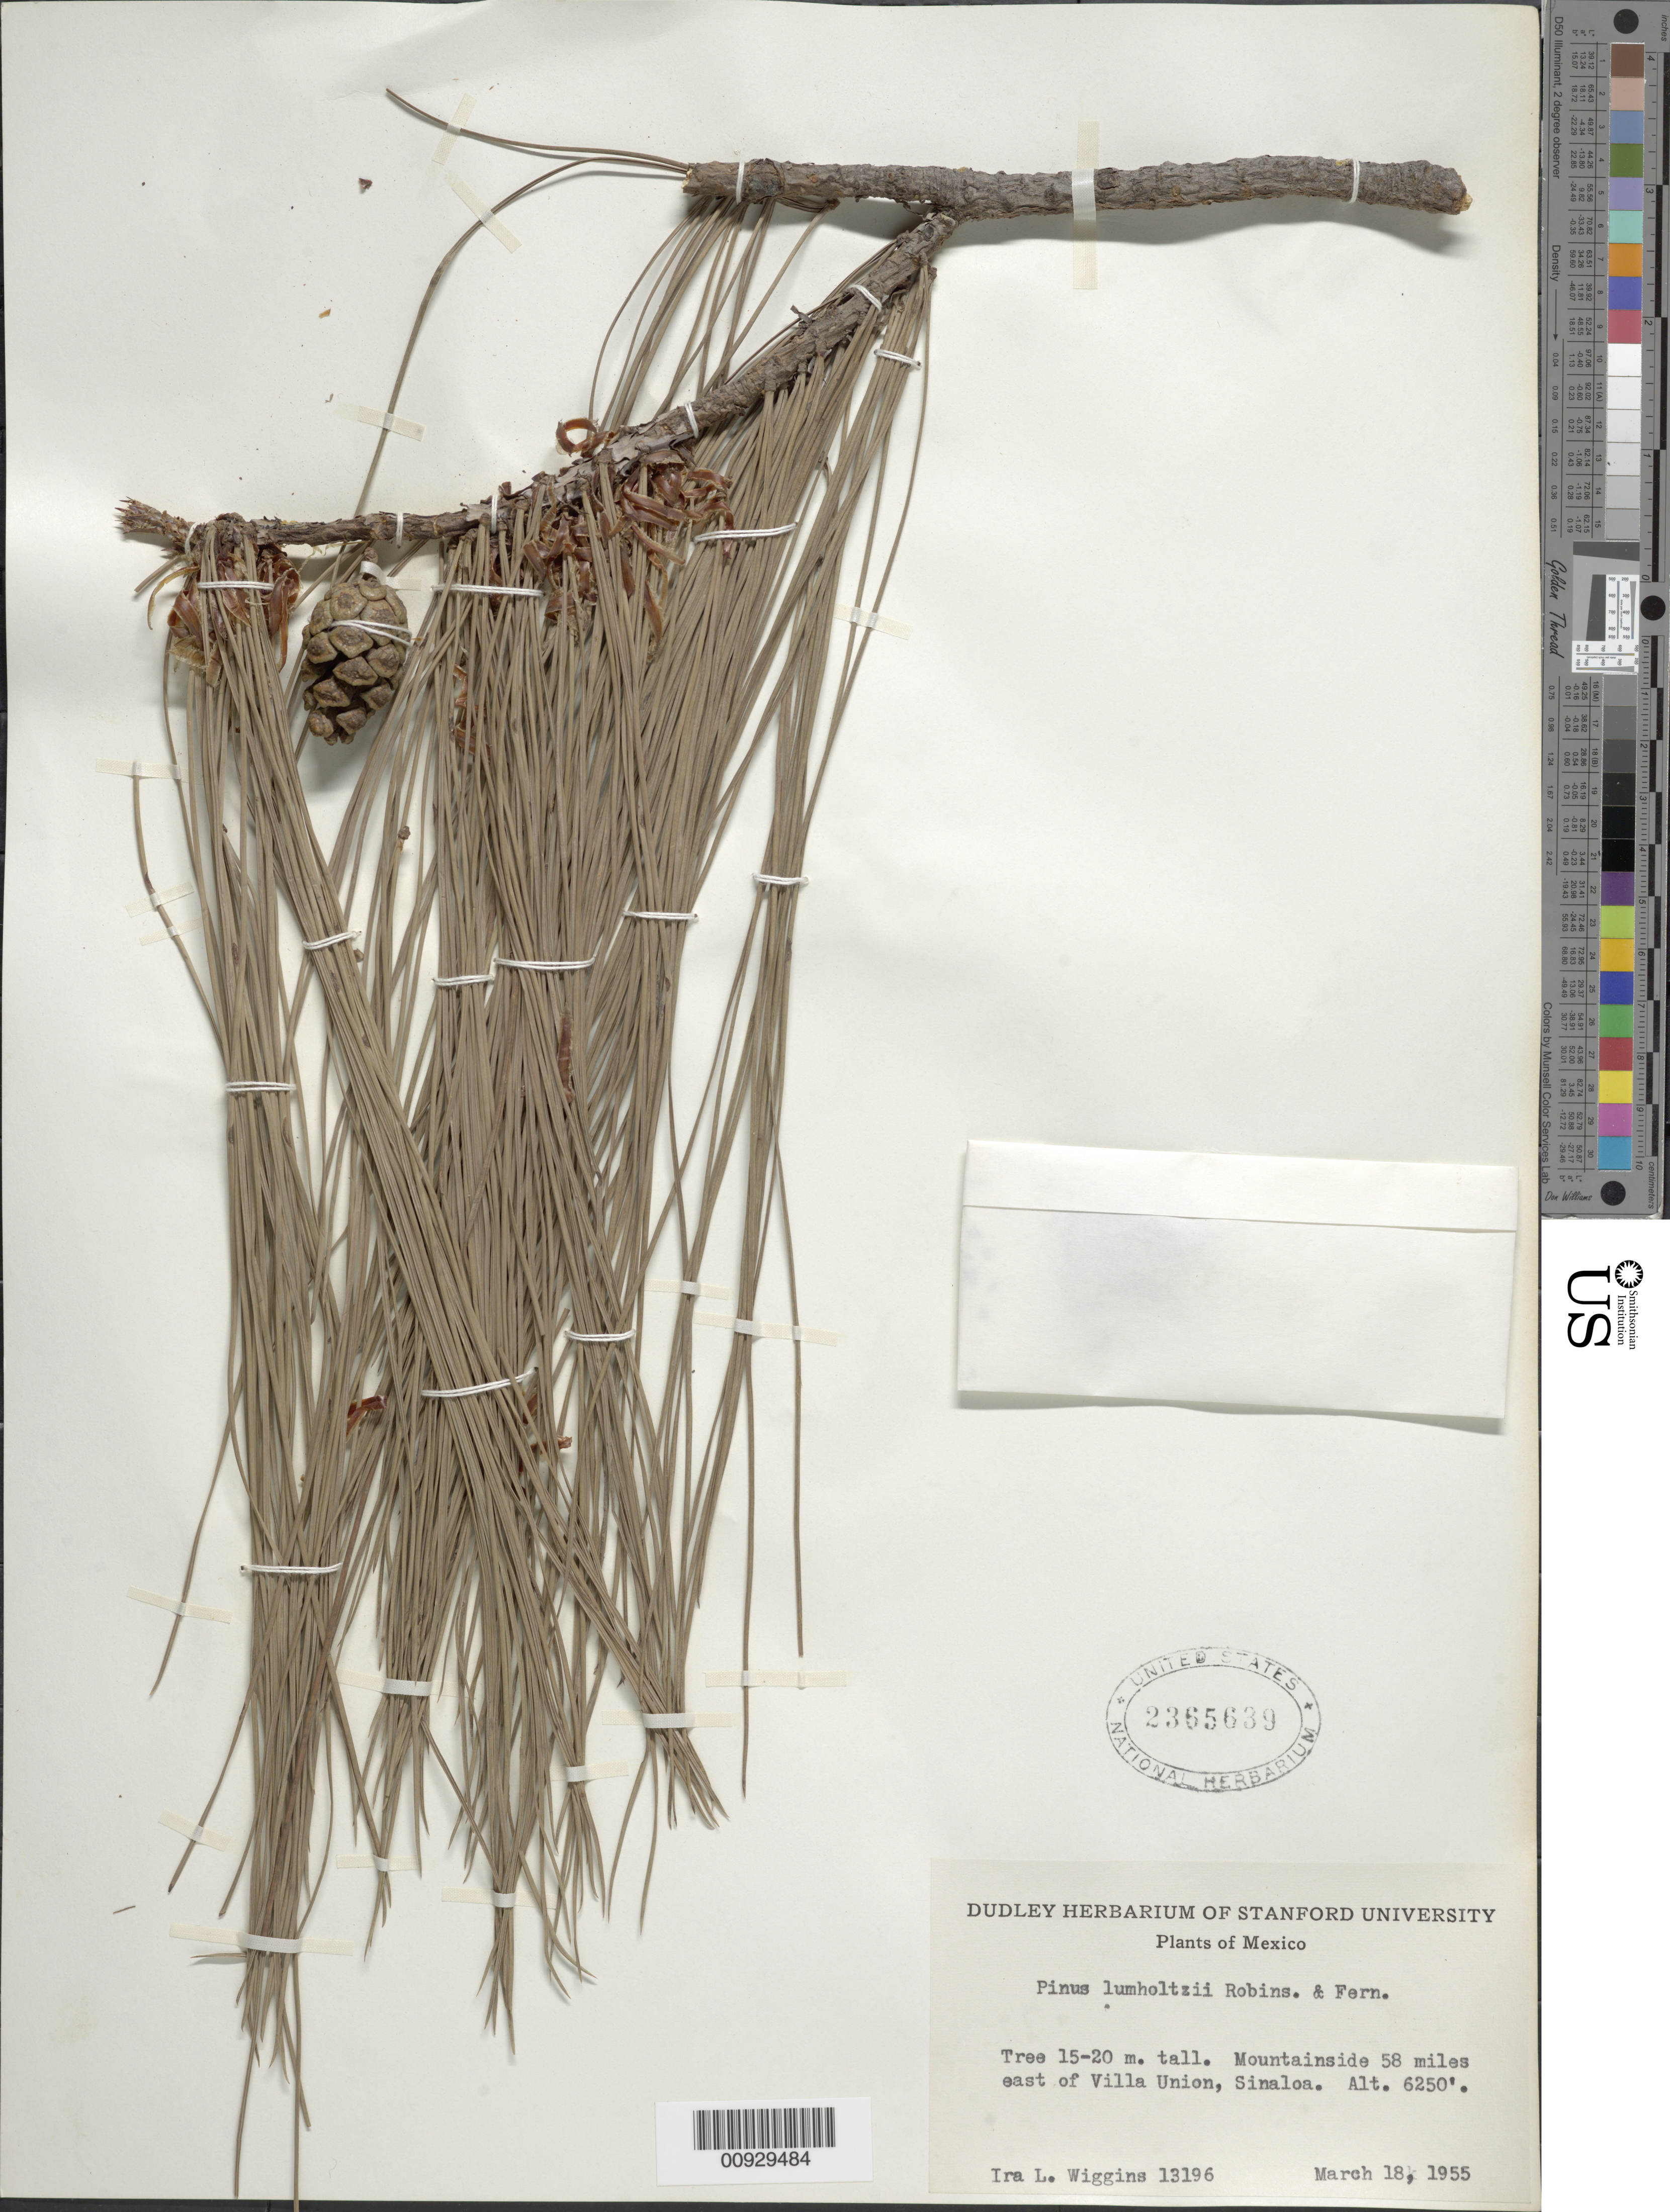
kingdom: Plantae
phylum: Tracheophyta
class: Pinopsida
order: Pinales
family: Pinaceae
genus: Pinus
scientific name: Pinus lumholtzii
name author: B.L. Rob. & Fernald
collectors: I. L. Wiggins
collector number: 13196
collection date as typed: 18 Mar 1955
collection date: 1955-03-18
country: Mexico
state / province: Sinaloa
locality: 58 miles east of Villa Union.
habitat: Mountainside.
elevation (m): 1905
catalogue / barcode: US 2365639